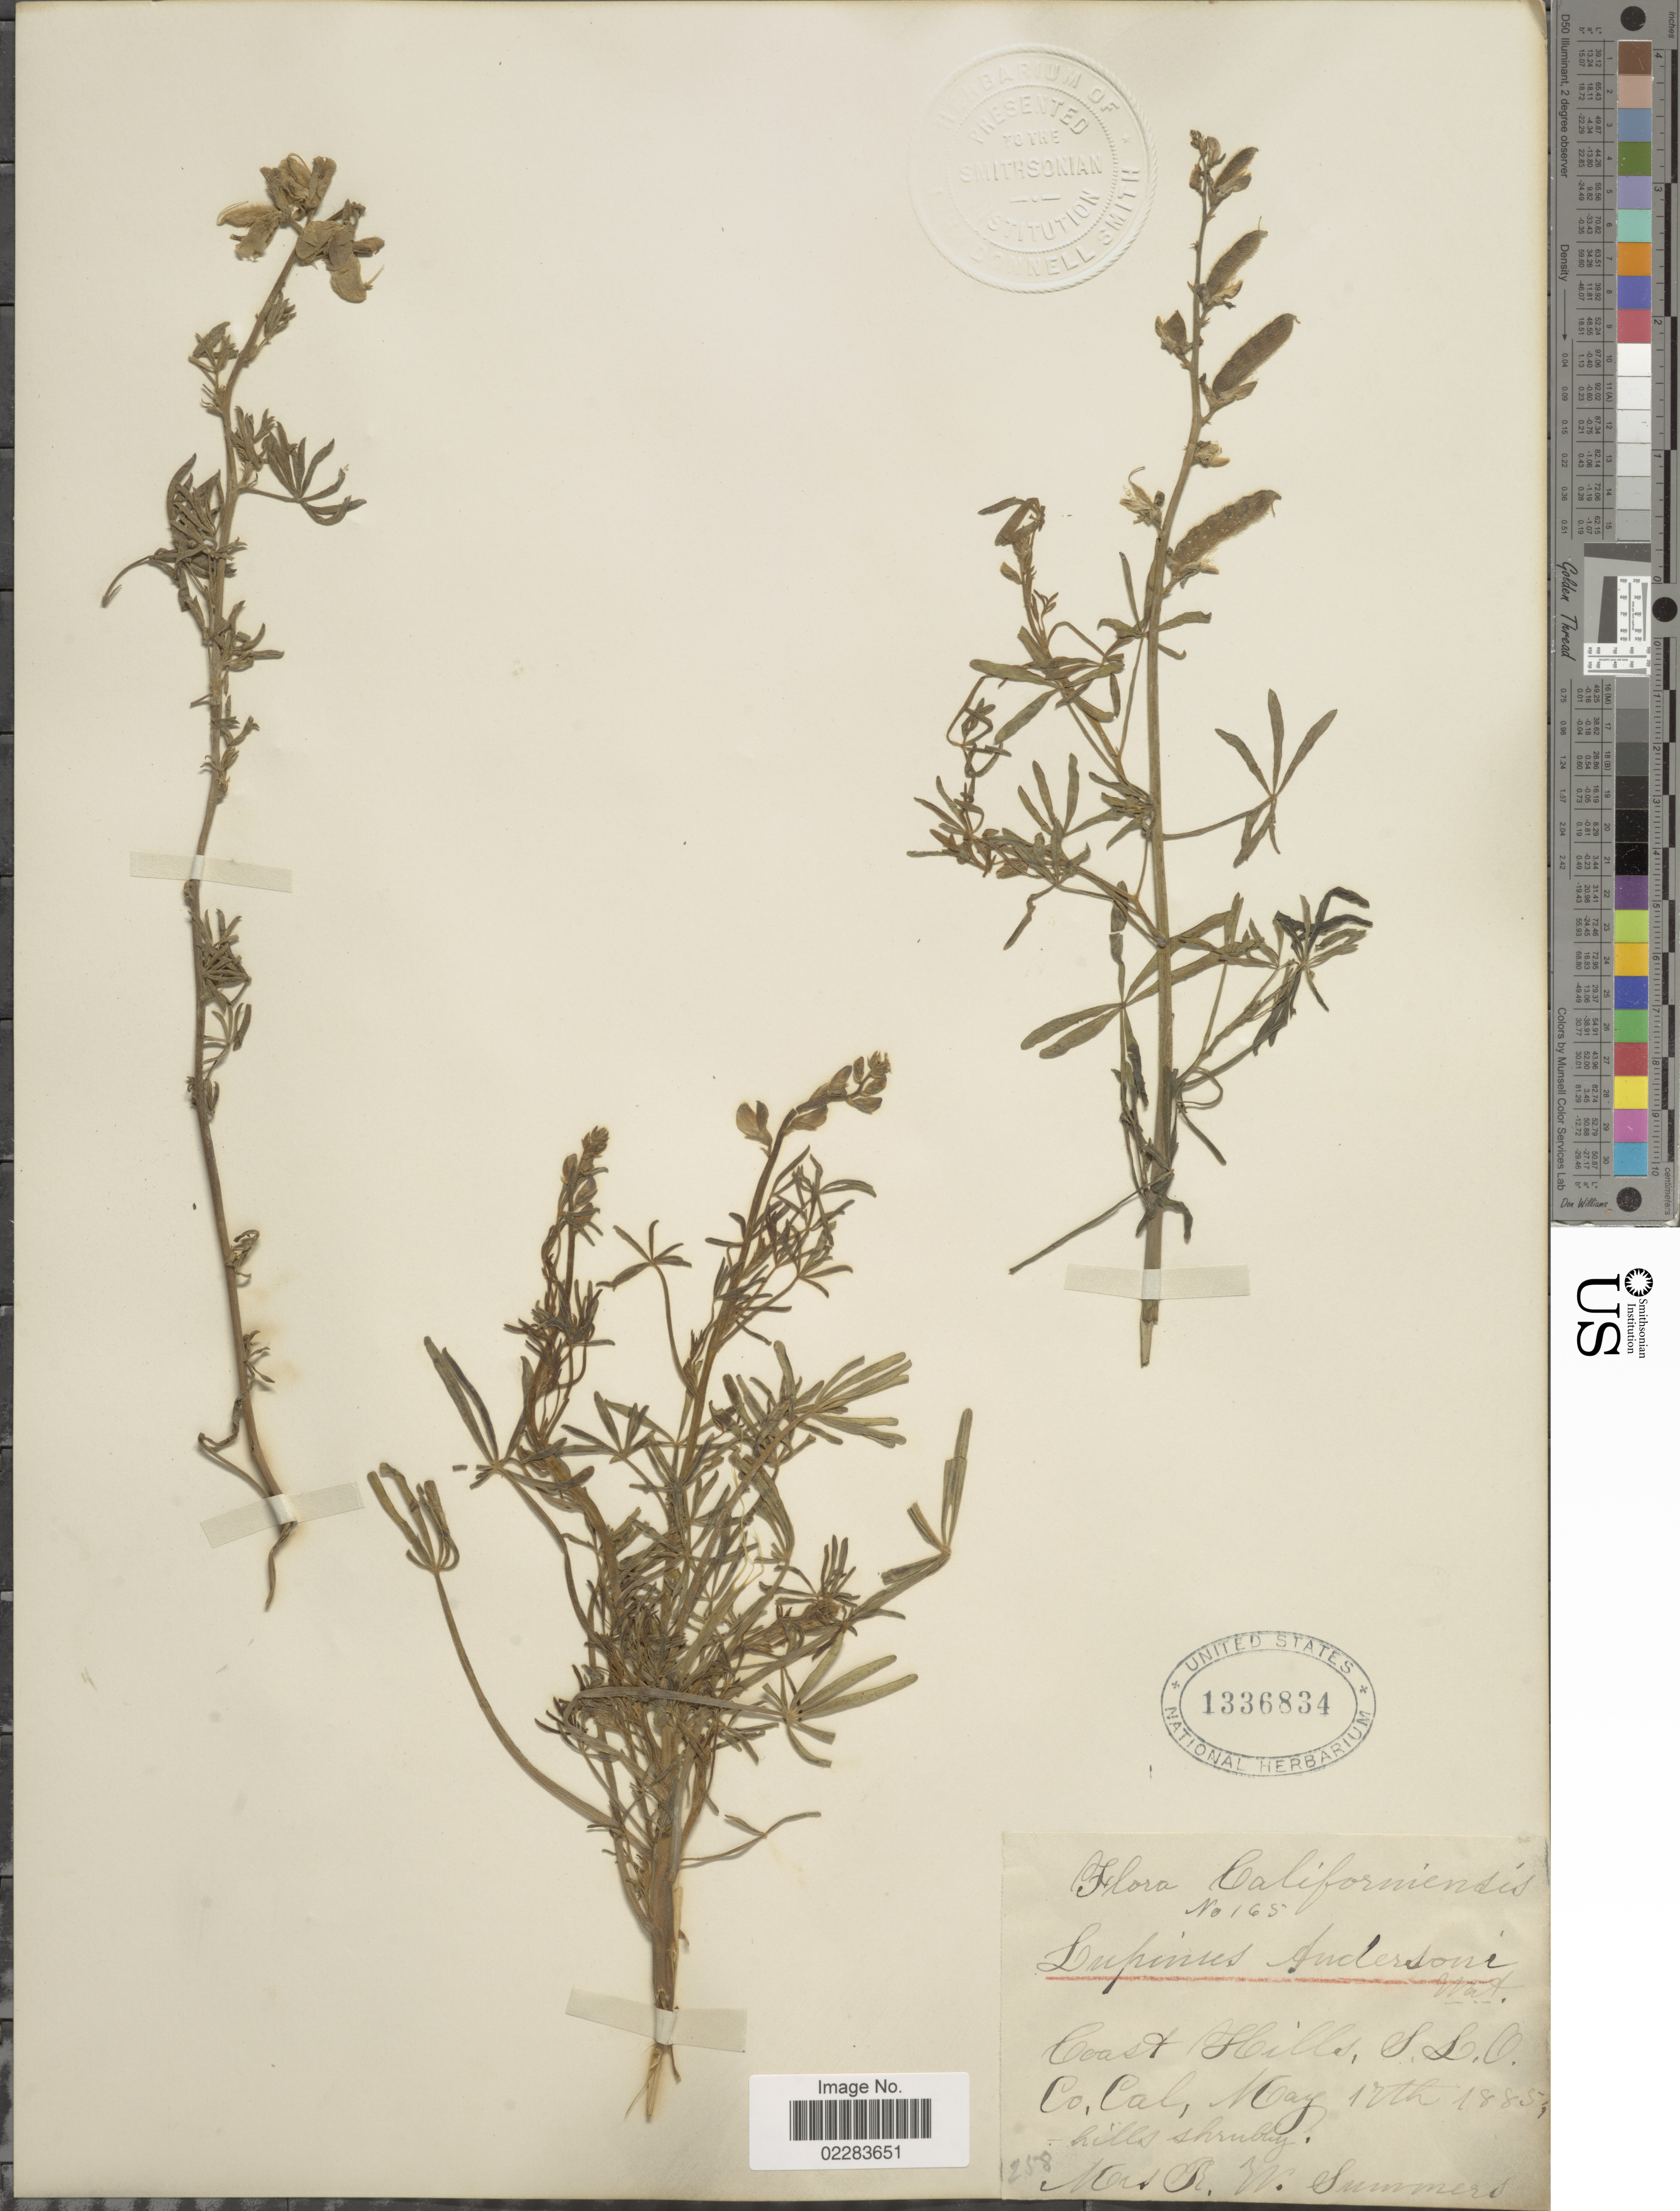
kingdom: Plantae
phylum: Tracheophyta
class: Magnoliopsida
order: Fabales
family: Fabaceae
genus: Lupinus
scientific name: Lupinus albicaulis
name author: Douglas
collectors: R. Summers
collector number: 258/165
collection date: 1885-05-12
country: United States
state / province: California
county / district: San Luis Obispo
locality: Californiensis. Coast Hills, S.L.O. Co. Cal.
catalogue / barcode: US 1336834